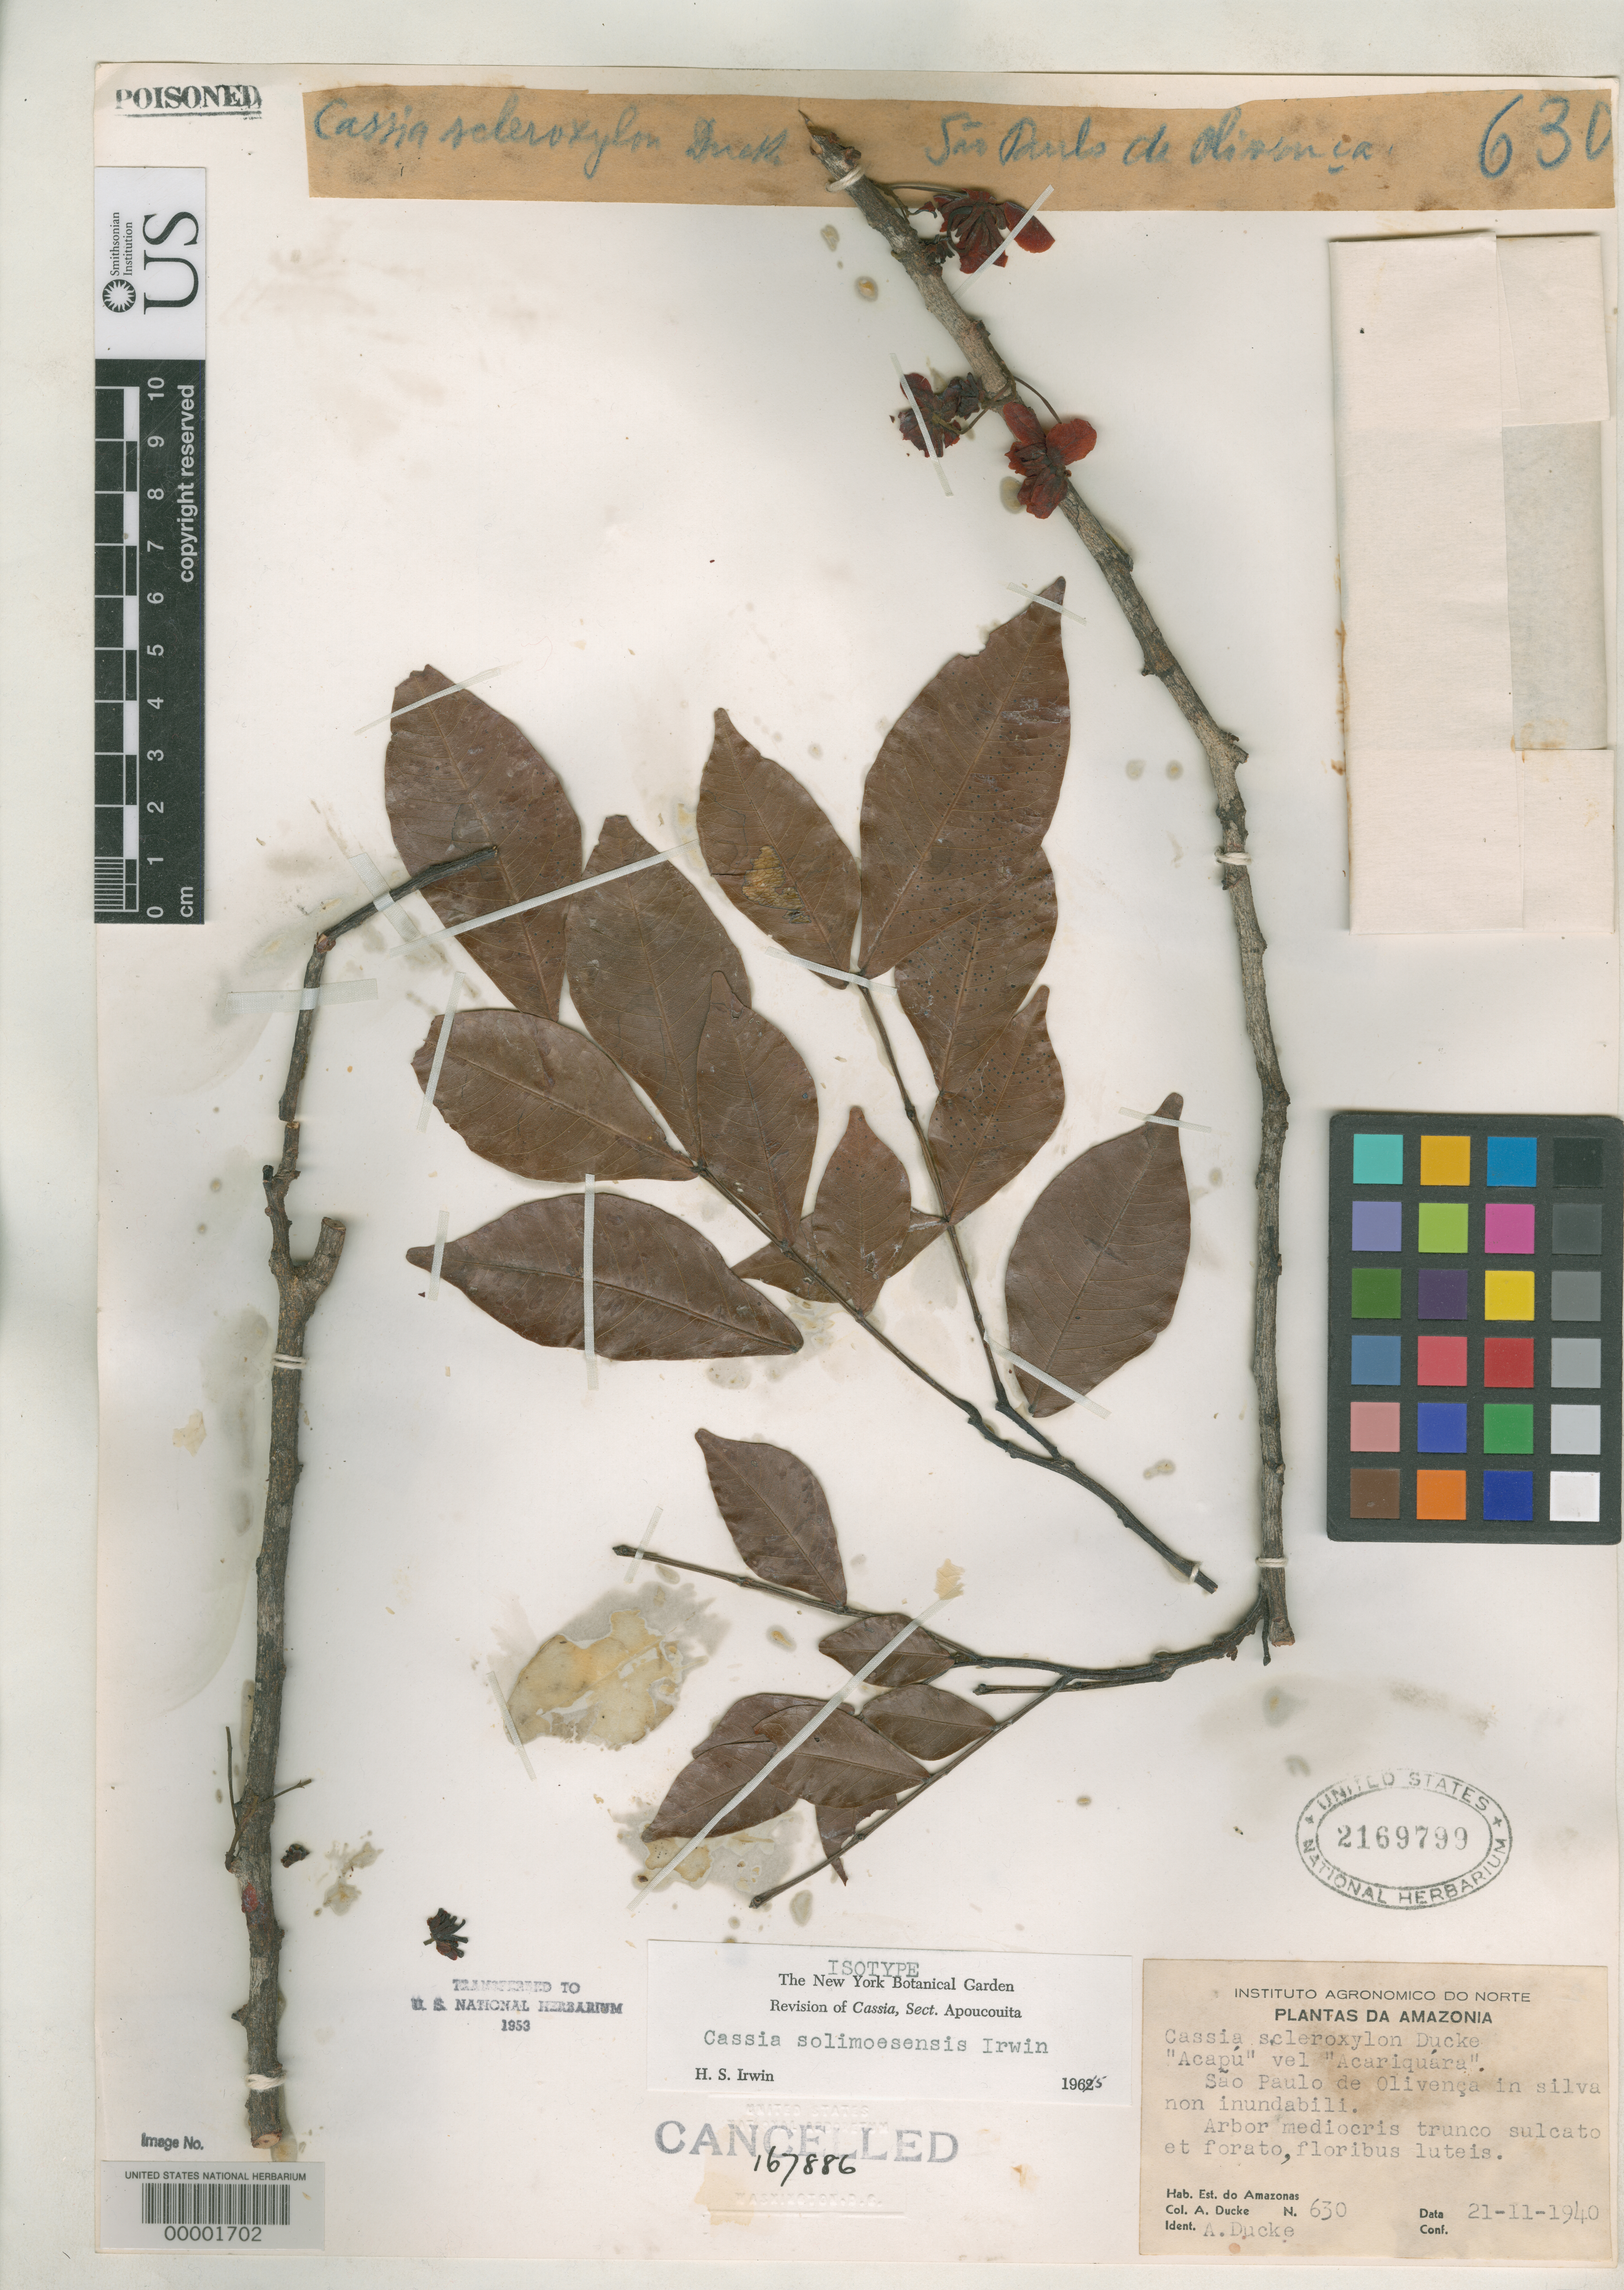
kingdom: Plantae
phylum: Tracheophyta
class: Magnoliopsida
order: Fabales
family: Fabaceae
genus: Cassia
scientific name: Cassia solimoensis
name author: H.S. Irwin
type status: Isotype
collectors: A. Ducke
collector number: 630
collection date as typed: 21 Nov 1940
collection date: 1940-11-21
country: Brazil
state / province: Amazonas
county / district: San Paulo de Olivenca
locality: San Paulo de Olivenca.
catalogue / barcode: US 2169799